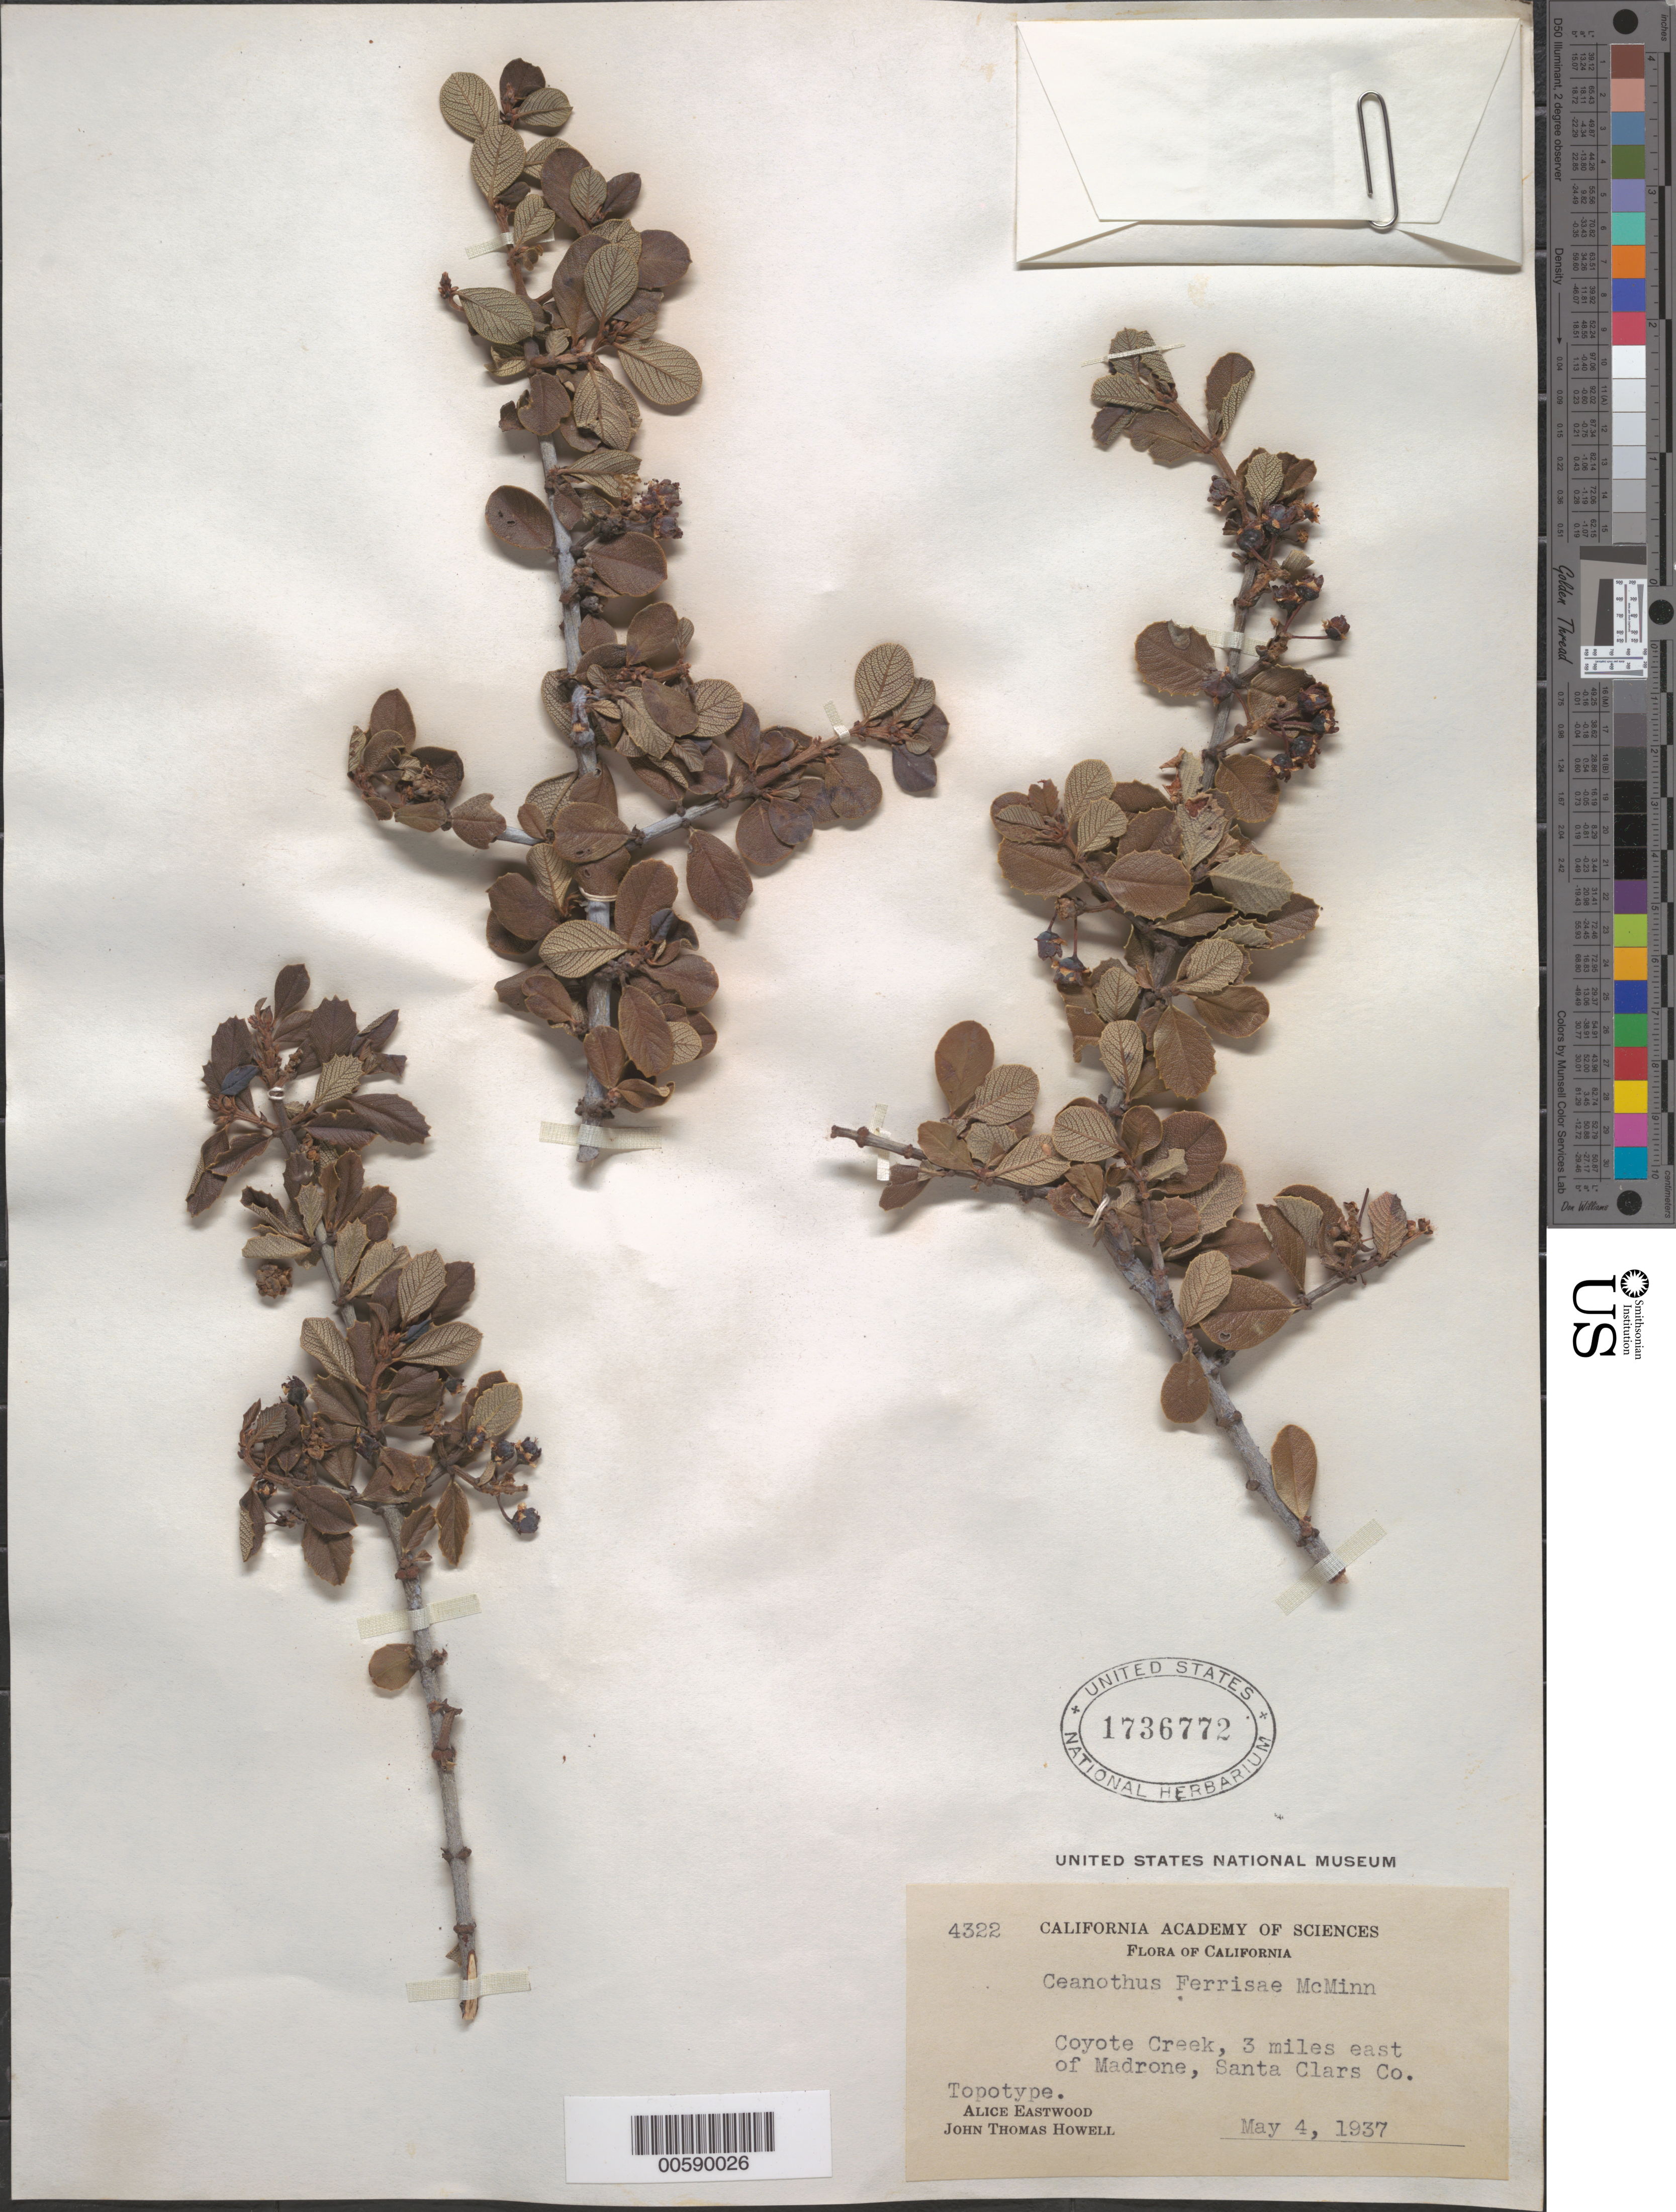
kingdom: Plantae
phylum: Tracheophyta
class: Magnoliopsida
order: Rosales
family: Rhamnaceae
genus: Ceanothus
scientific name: Ceanothus ferrisae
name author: McMinn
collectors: A. Eastwood & J. T. Howell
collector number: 4322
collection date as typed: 04 May 1937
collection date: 1937-05-04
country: United States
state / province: California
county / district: Santa Clara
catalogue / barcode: US 1736772